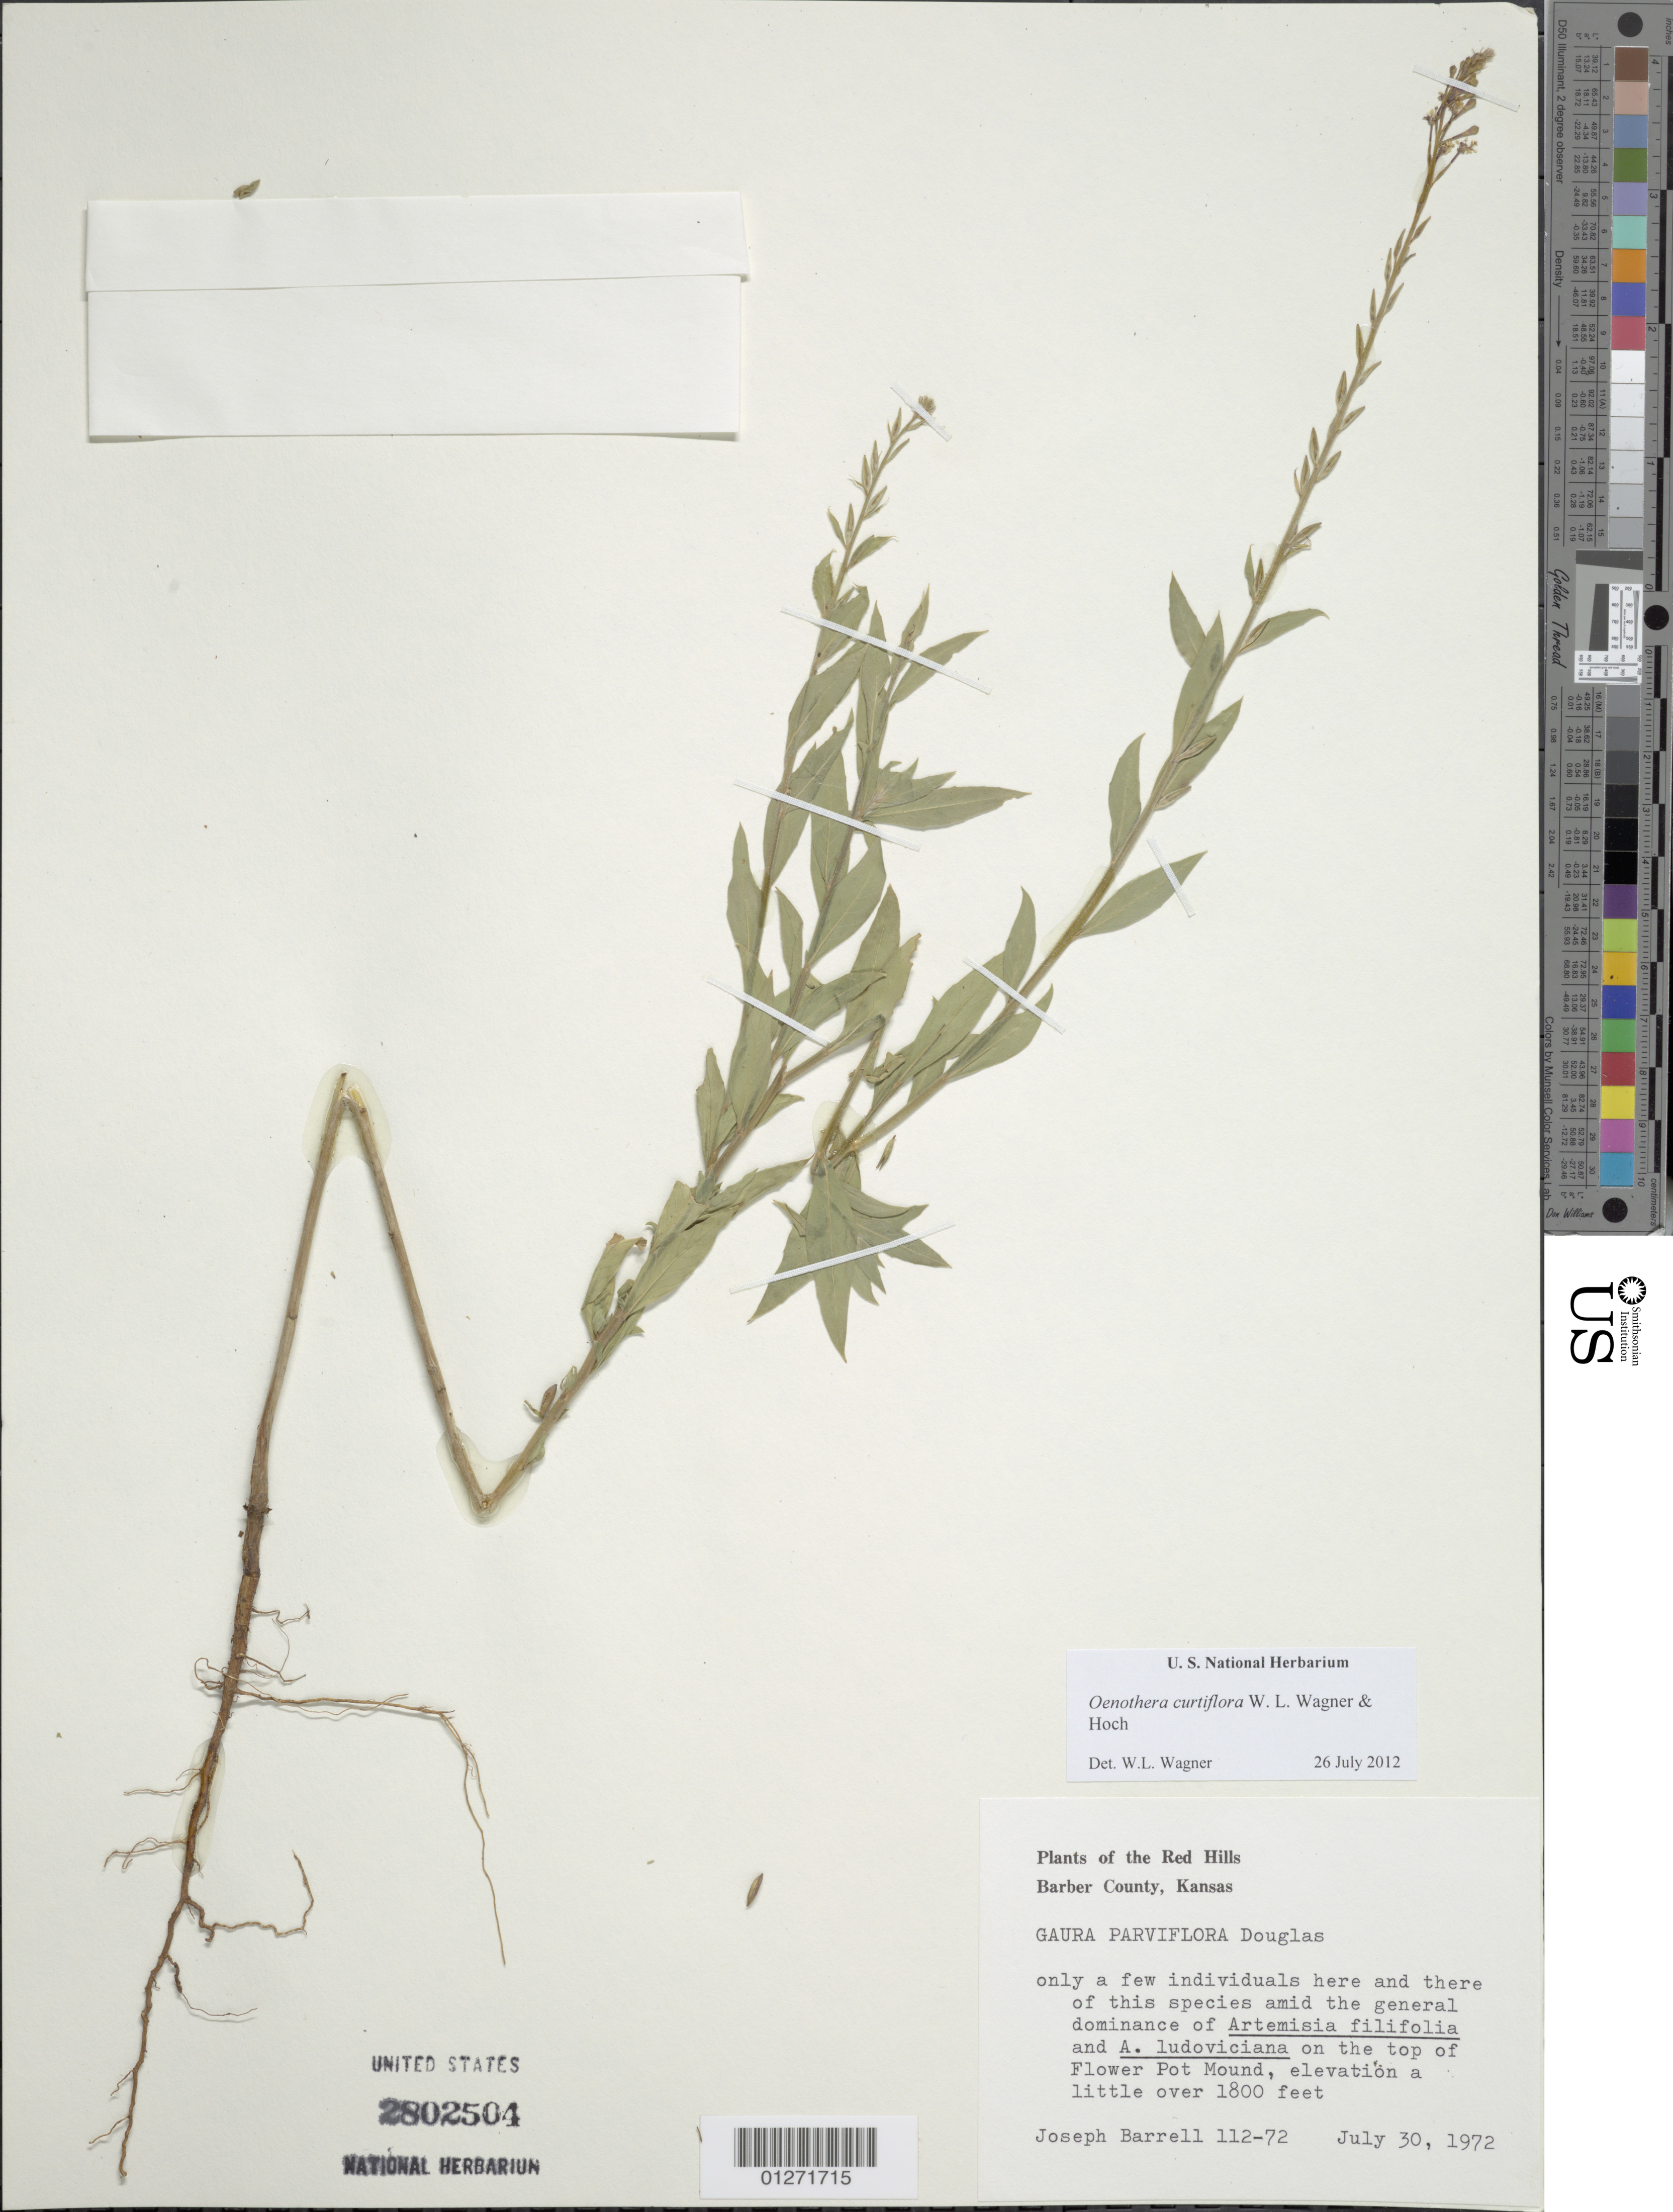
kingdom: Plantae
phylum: Tracheophyta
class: Magnoliopsida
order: Myrtales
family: Onagraceae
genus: Oenothera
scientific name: Oenothera curtiflora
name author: W.L. Wagner & Hoch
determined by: Wagner, W. L., (BOT), Smithsonian Institution - National Museum of Natural History (UNITED STATES)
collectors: J. Barrell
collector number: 112-72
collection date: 1972-07-30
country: United States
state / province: Kansas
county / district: Barber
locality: Summit of Flower Pot Mound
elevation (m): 549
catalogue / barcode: US 2802504